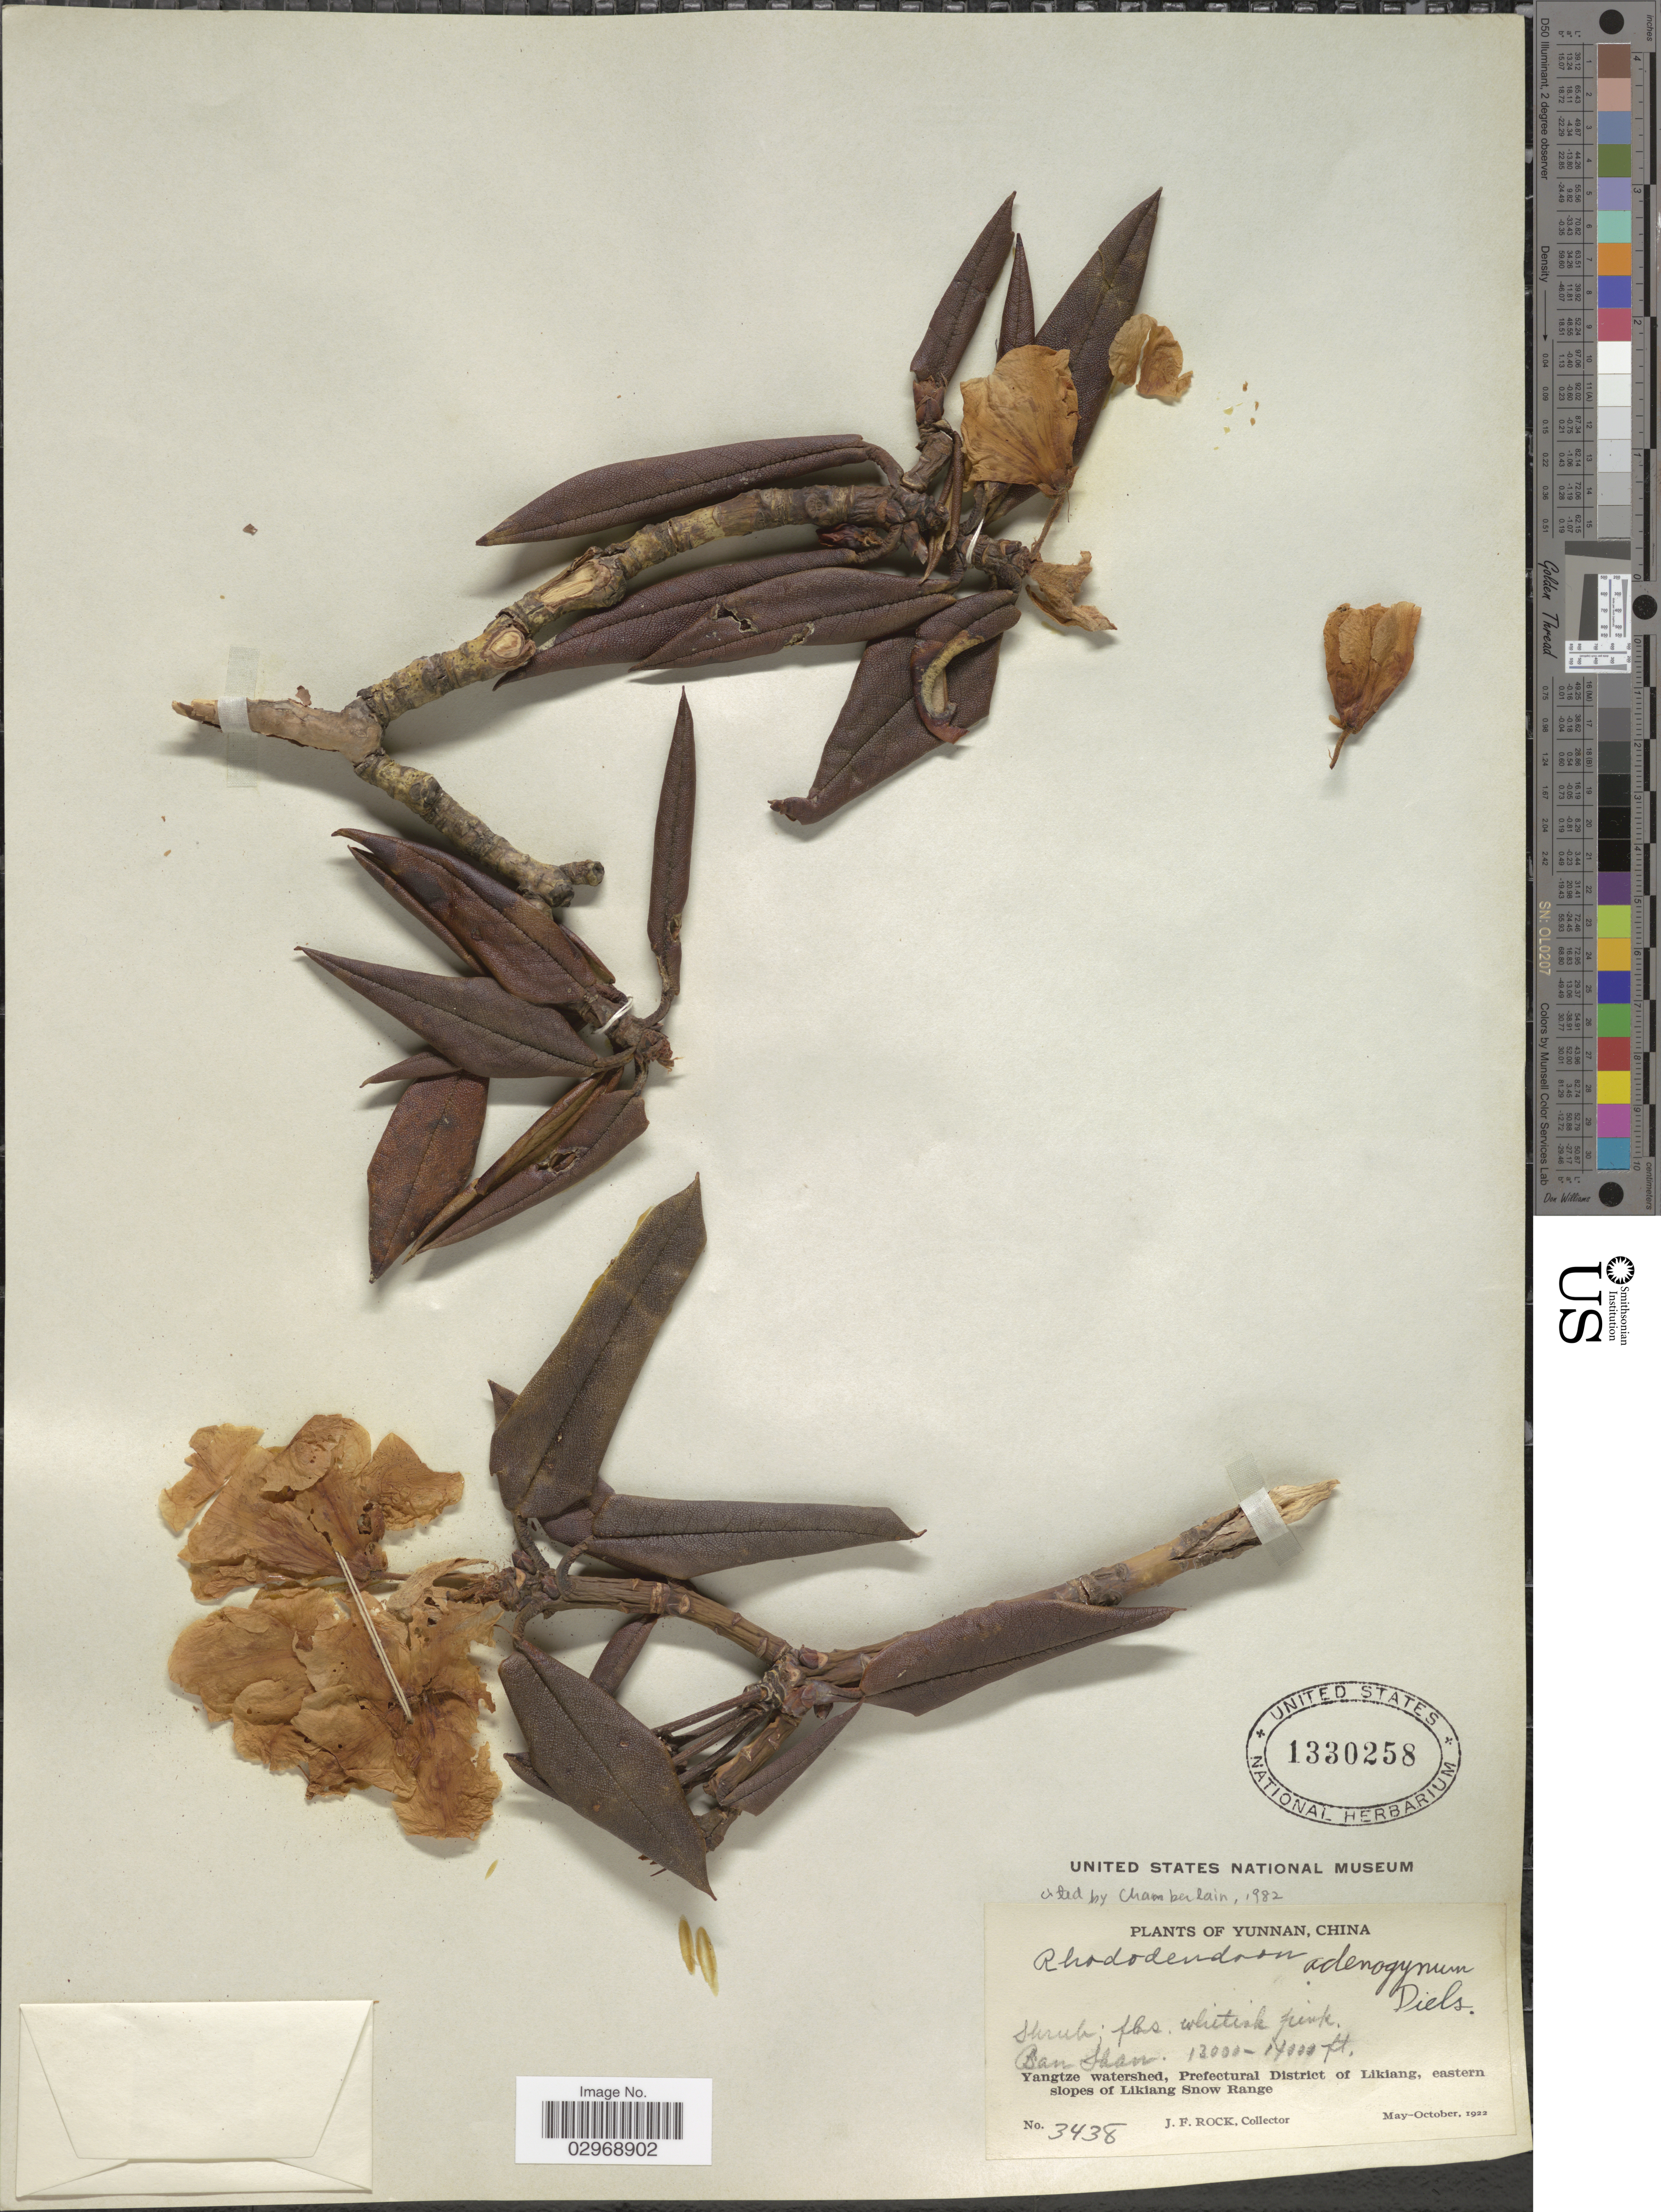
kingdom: Plantae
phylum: Tracheophyta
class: Magnoliopsida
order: Ericales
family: Ericaceae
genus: Rhododendron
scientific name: Rhododendron adenogynum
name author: Diels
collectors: J. Rock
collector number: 3438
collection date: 1922-05/1922-10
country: China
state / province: Yunnan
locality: Ban Shan. Yangtze watershed, Prefectural District of Likiang, eastern slopes of Likiang Snow Range.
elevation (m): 3962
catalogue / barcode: US 1330258